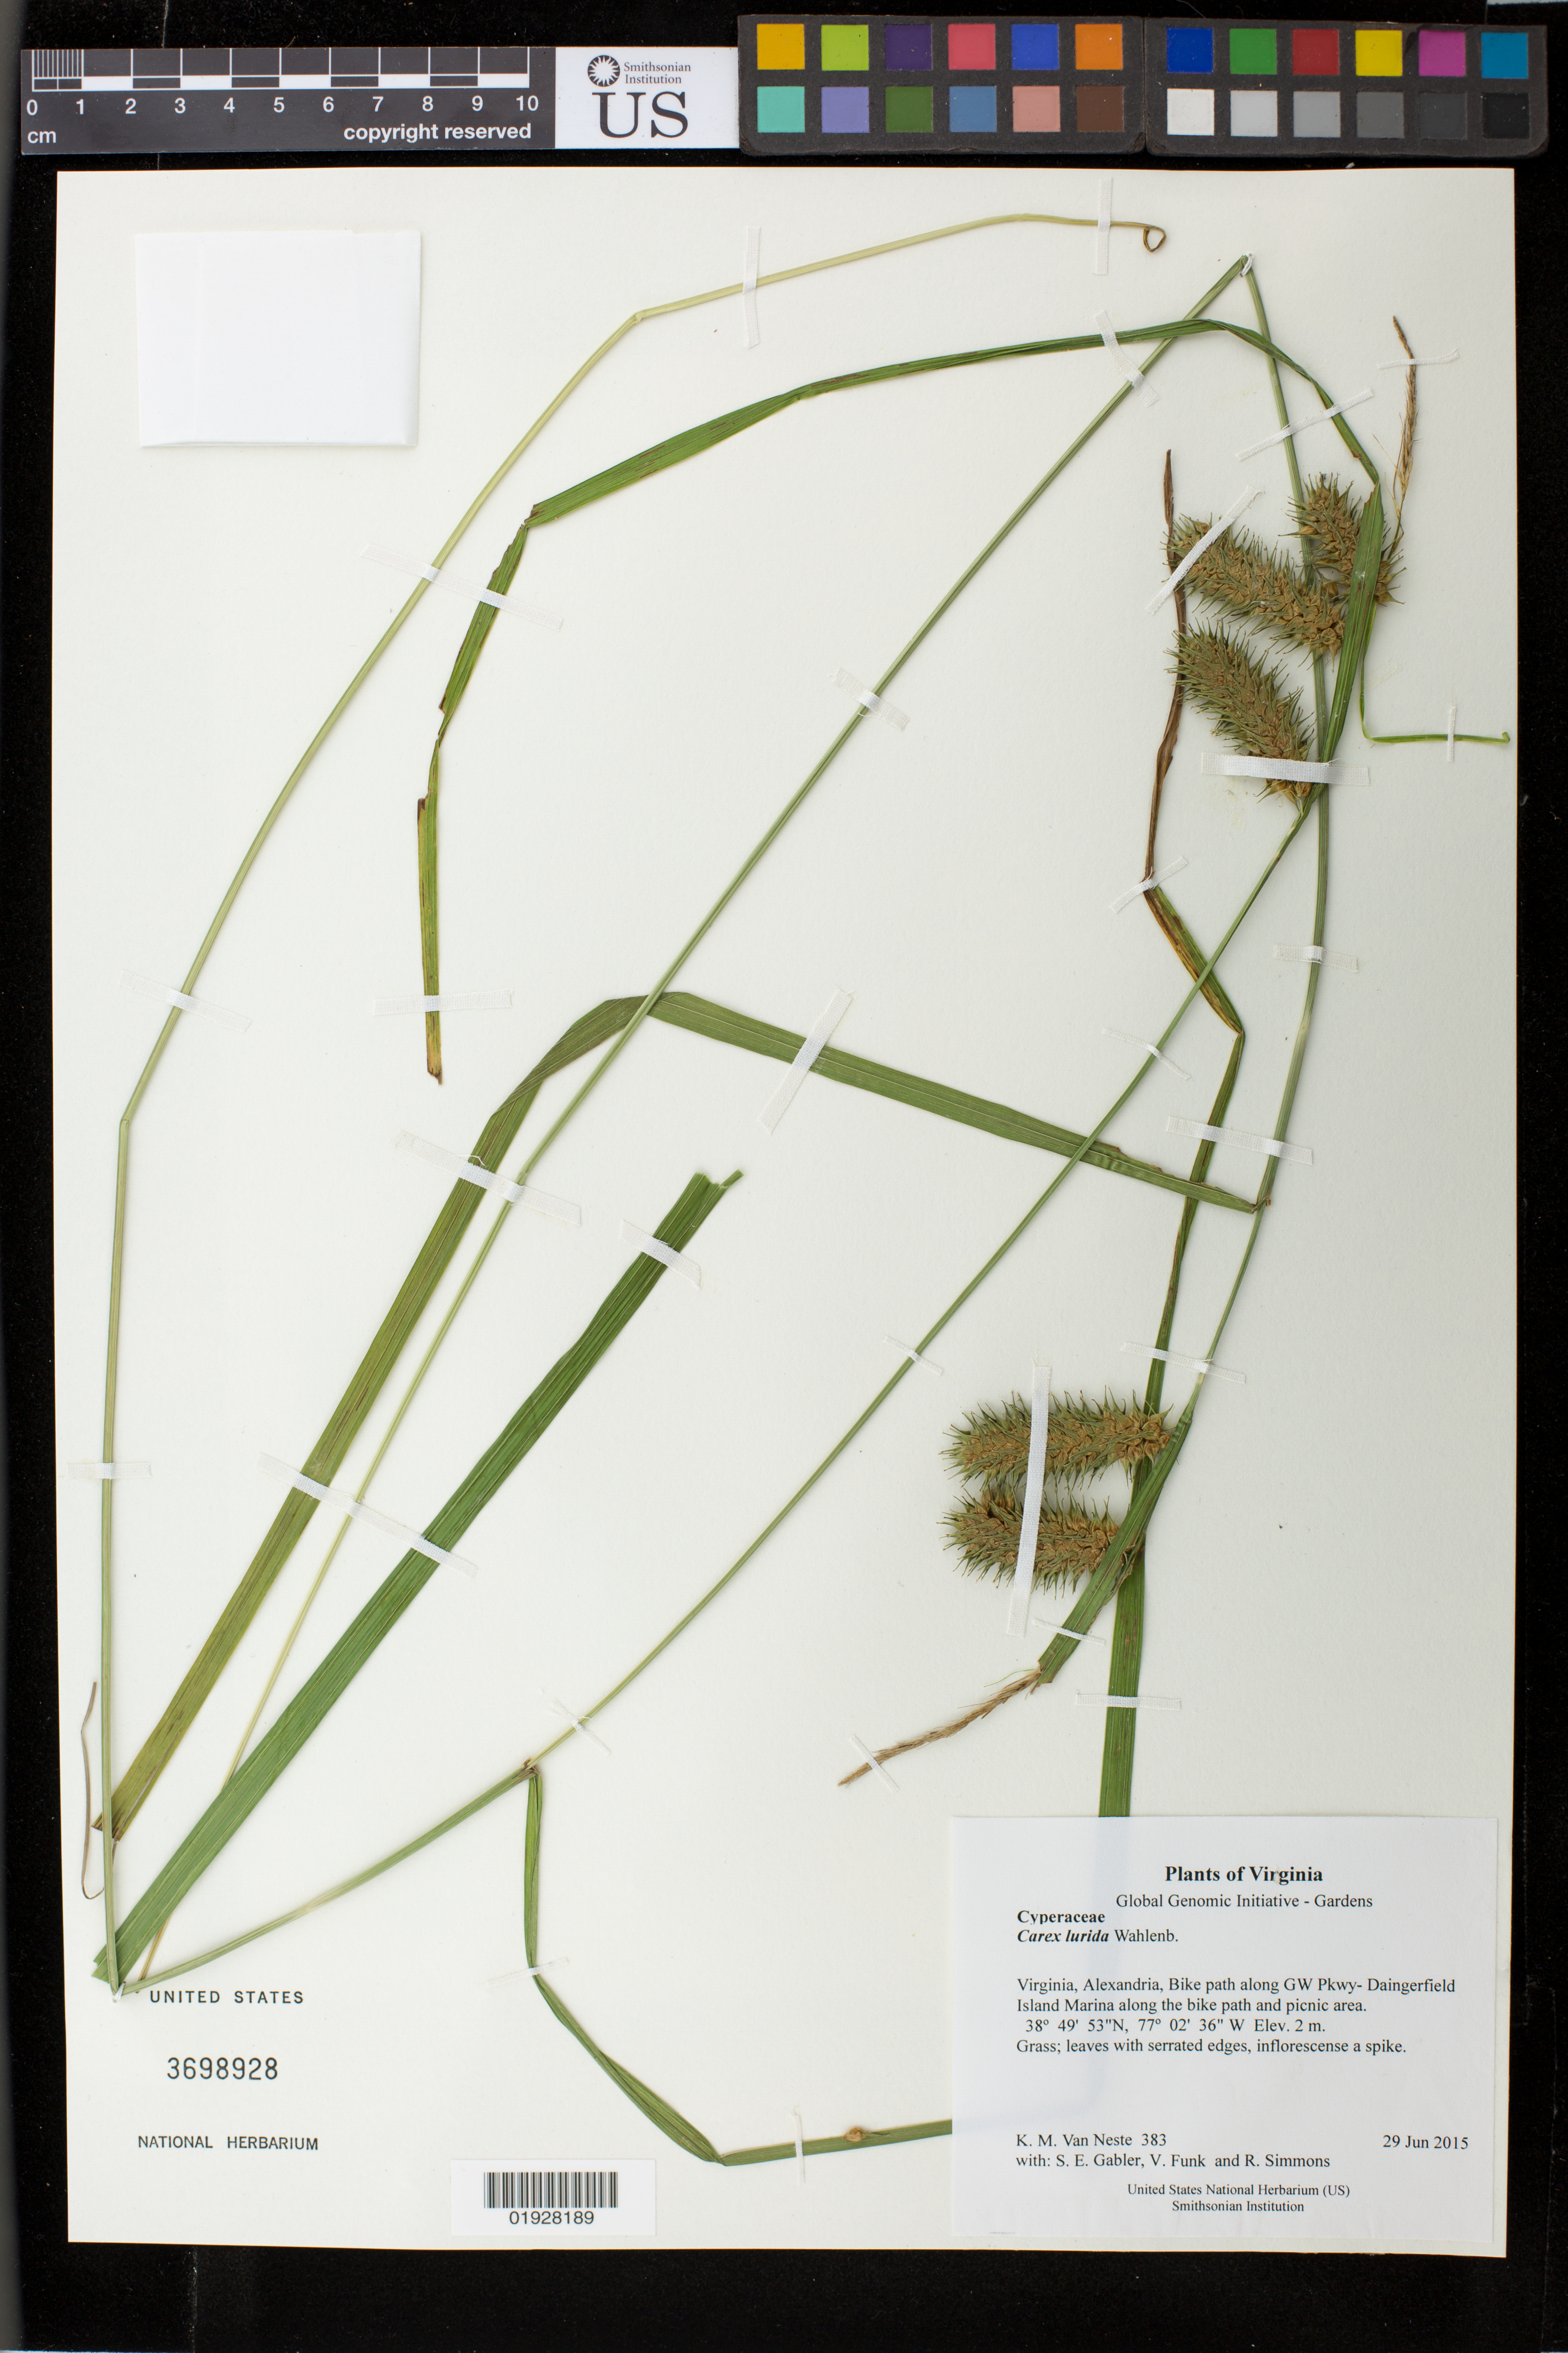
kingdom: Plantae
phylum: Tracheophyta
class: Liliopsida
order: Poales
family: Cyperaceae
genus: Carex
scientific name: Carex lurida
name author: Wahlenb.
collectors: K. M. Van Neste, S. E. Gabler, V. Funk & R. Simmons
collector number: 383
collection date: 2015-06-29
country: United States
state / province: Virginia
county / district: City of Alexandria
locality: Bike path along GW Pkwy- Dangerfield Island Marina along the bike path and picnic area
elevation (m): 2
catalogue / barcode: US 3698928